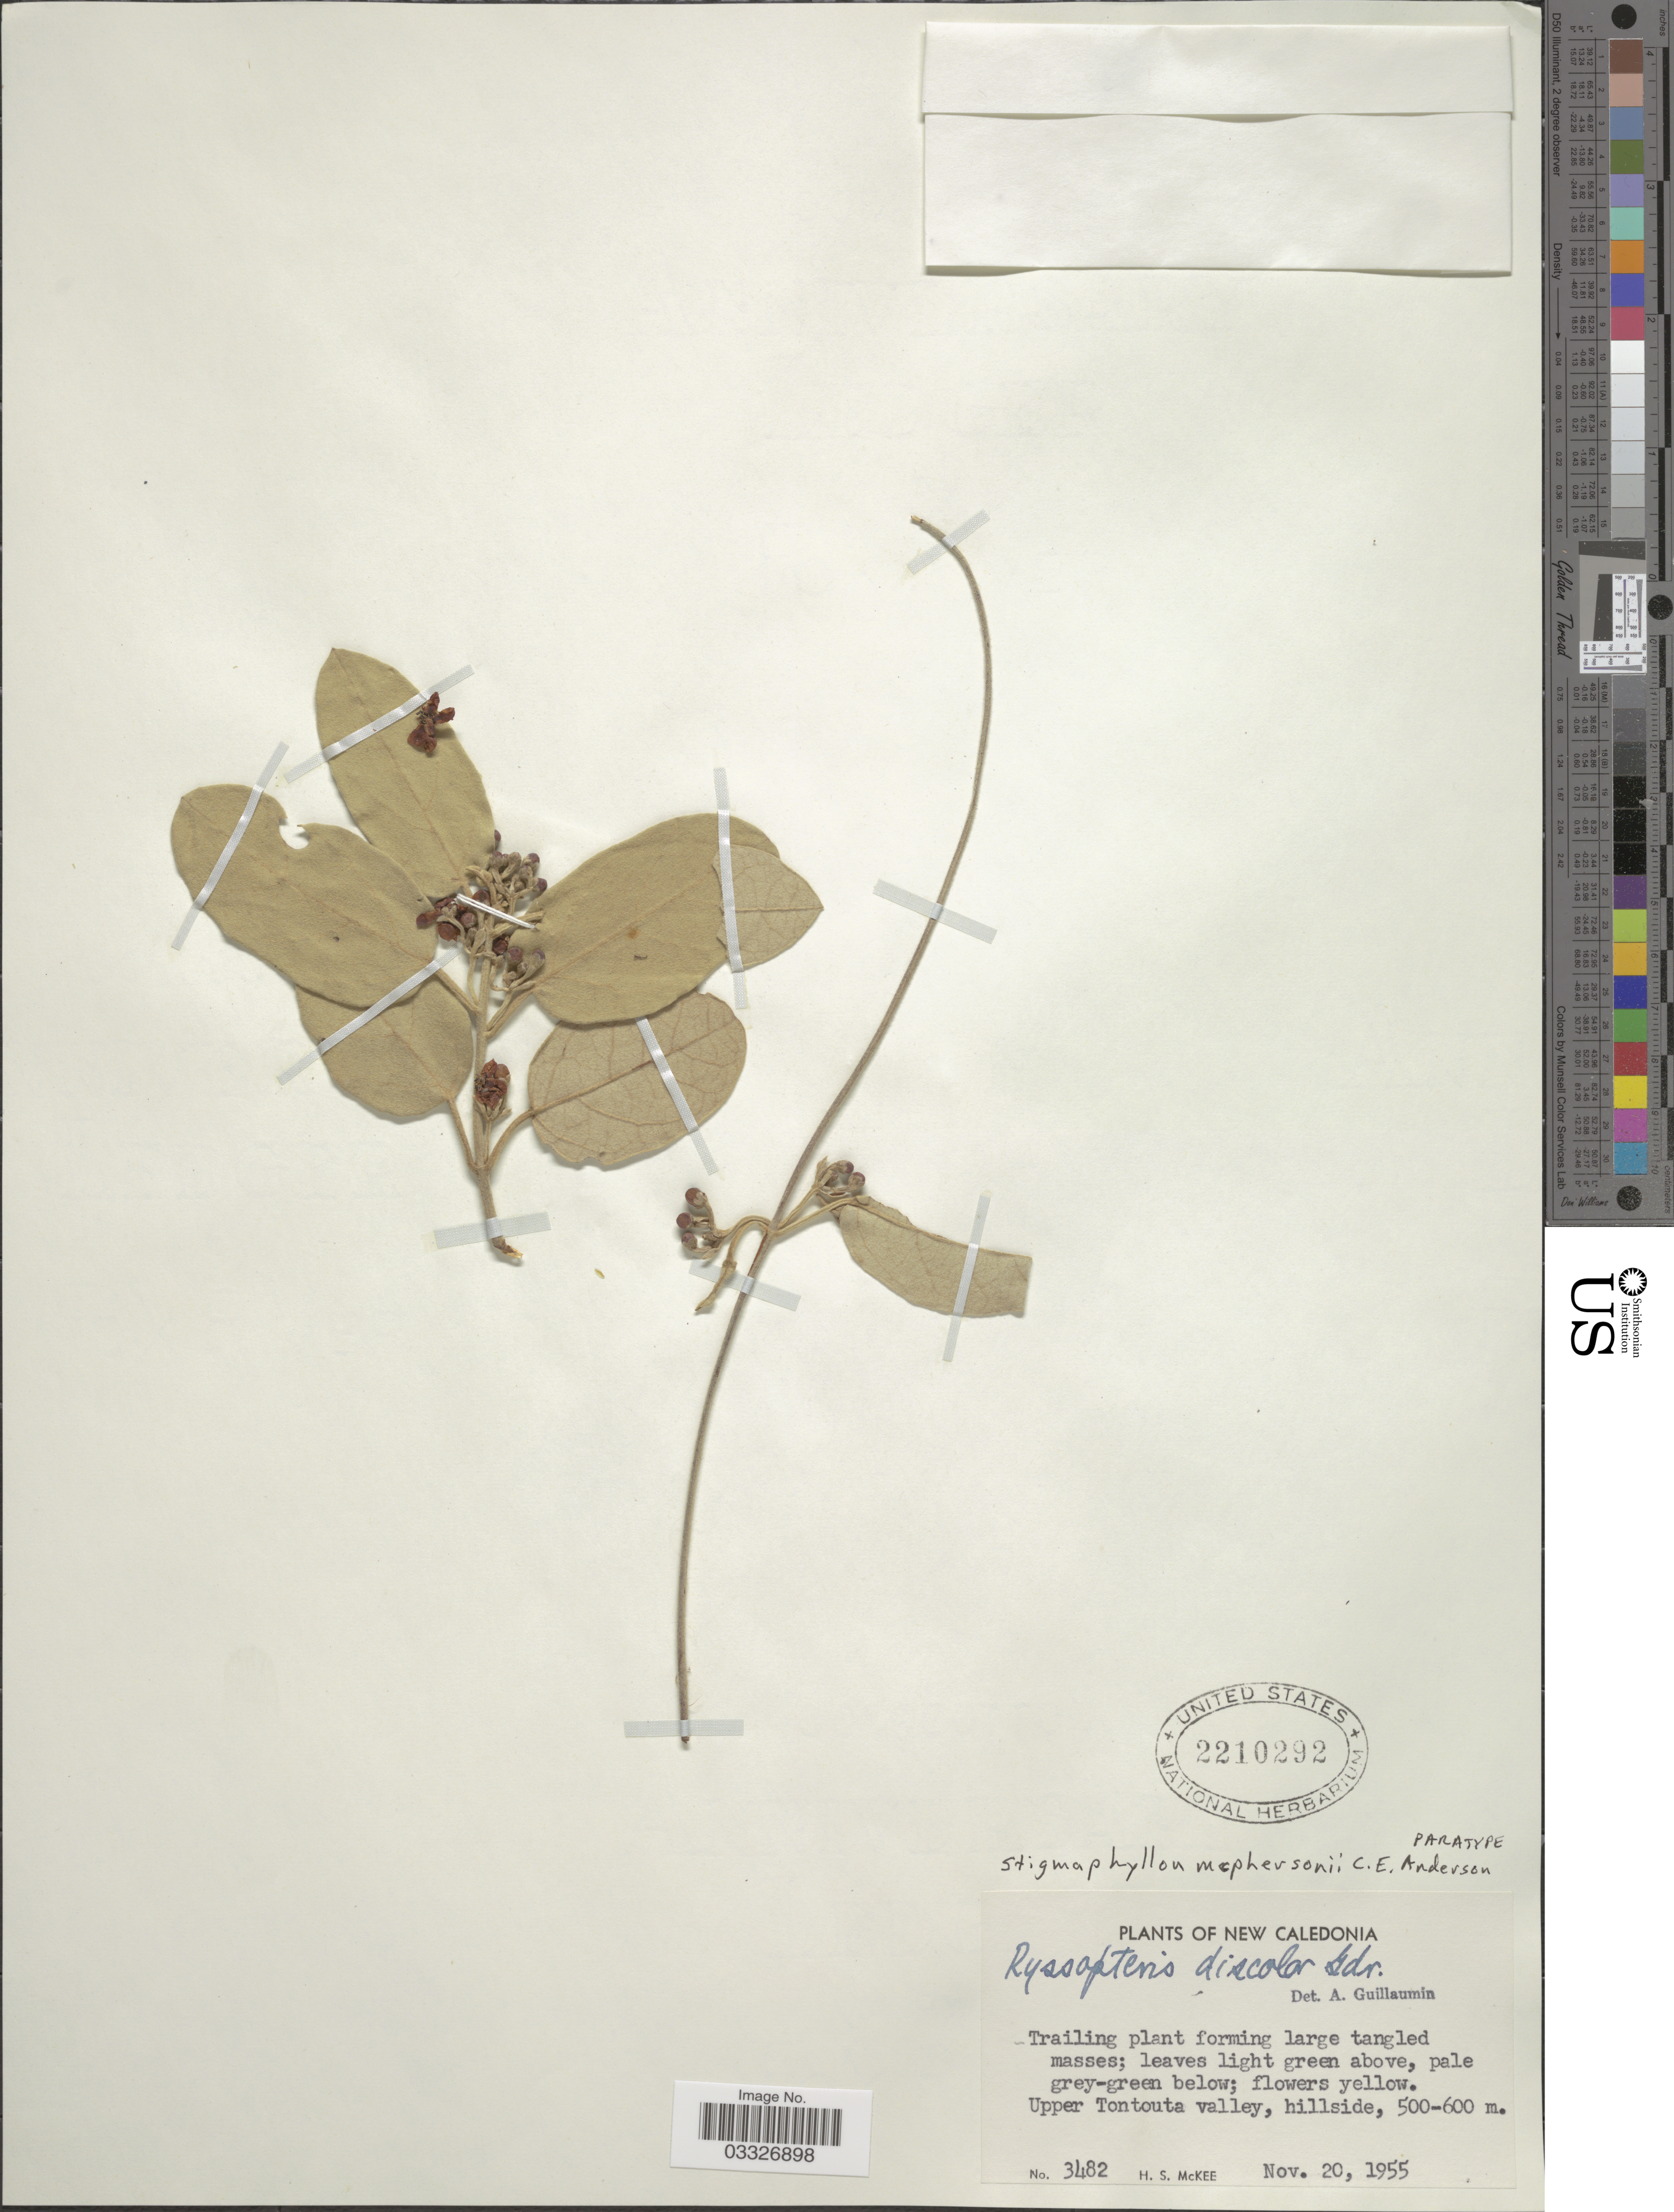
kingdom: Plantae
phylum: Tracheophyta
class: Magnoliopsida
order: Malpighiales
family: Malpighiaceae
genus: Stigmaphyllon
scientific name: Stigmaphyllon mcphersonii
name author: C.E. Anderson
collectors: H. S. McKee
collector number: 3482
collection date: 1955-11-20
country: New Caledonia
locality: Upper Tontouta valley, hillside.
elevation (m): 500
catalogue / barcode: US 2210292